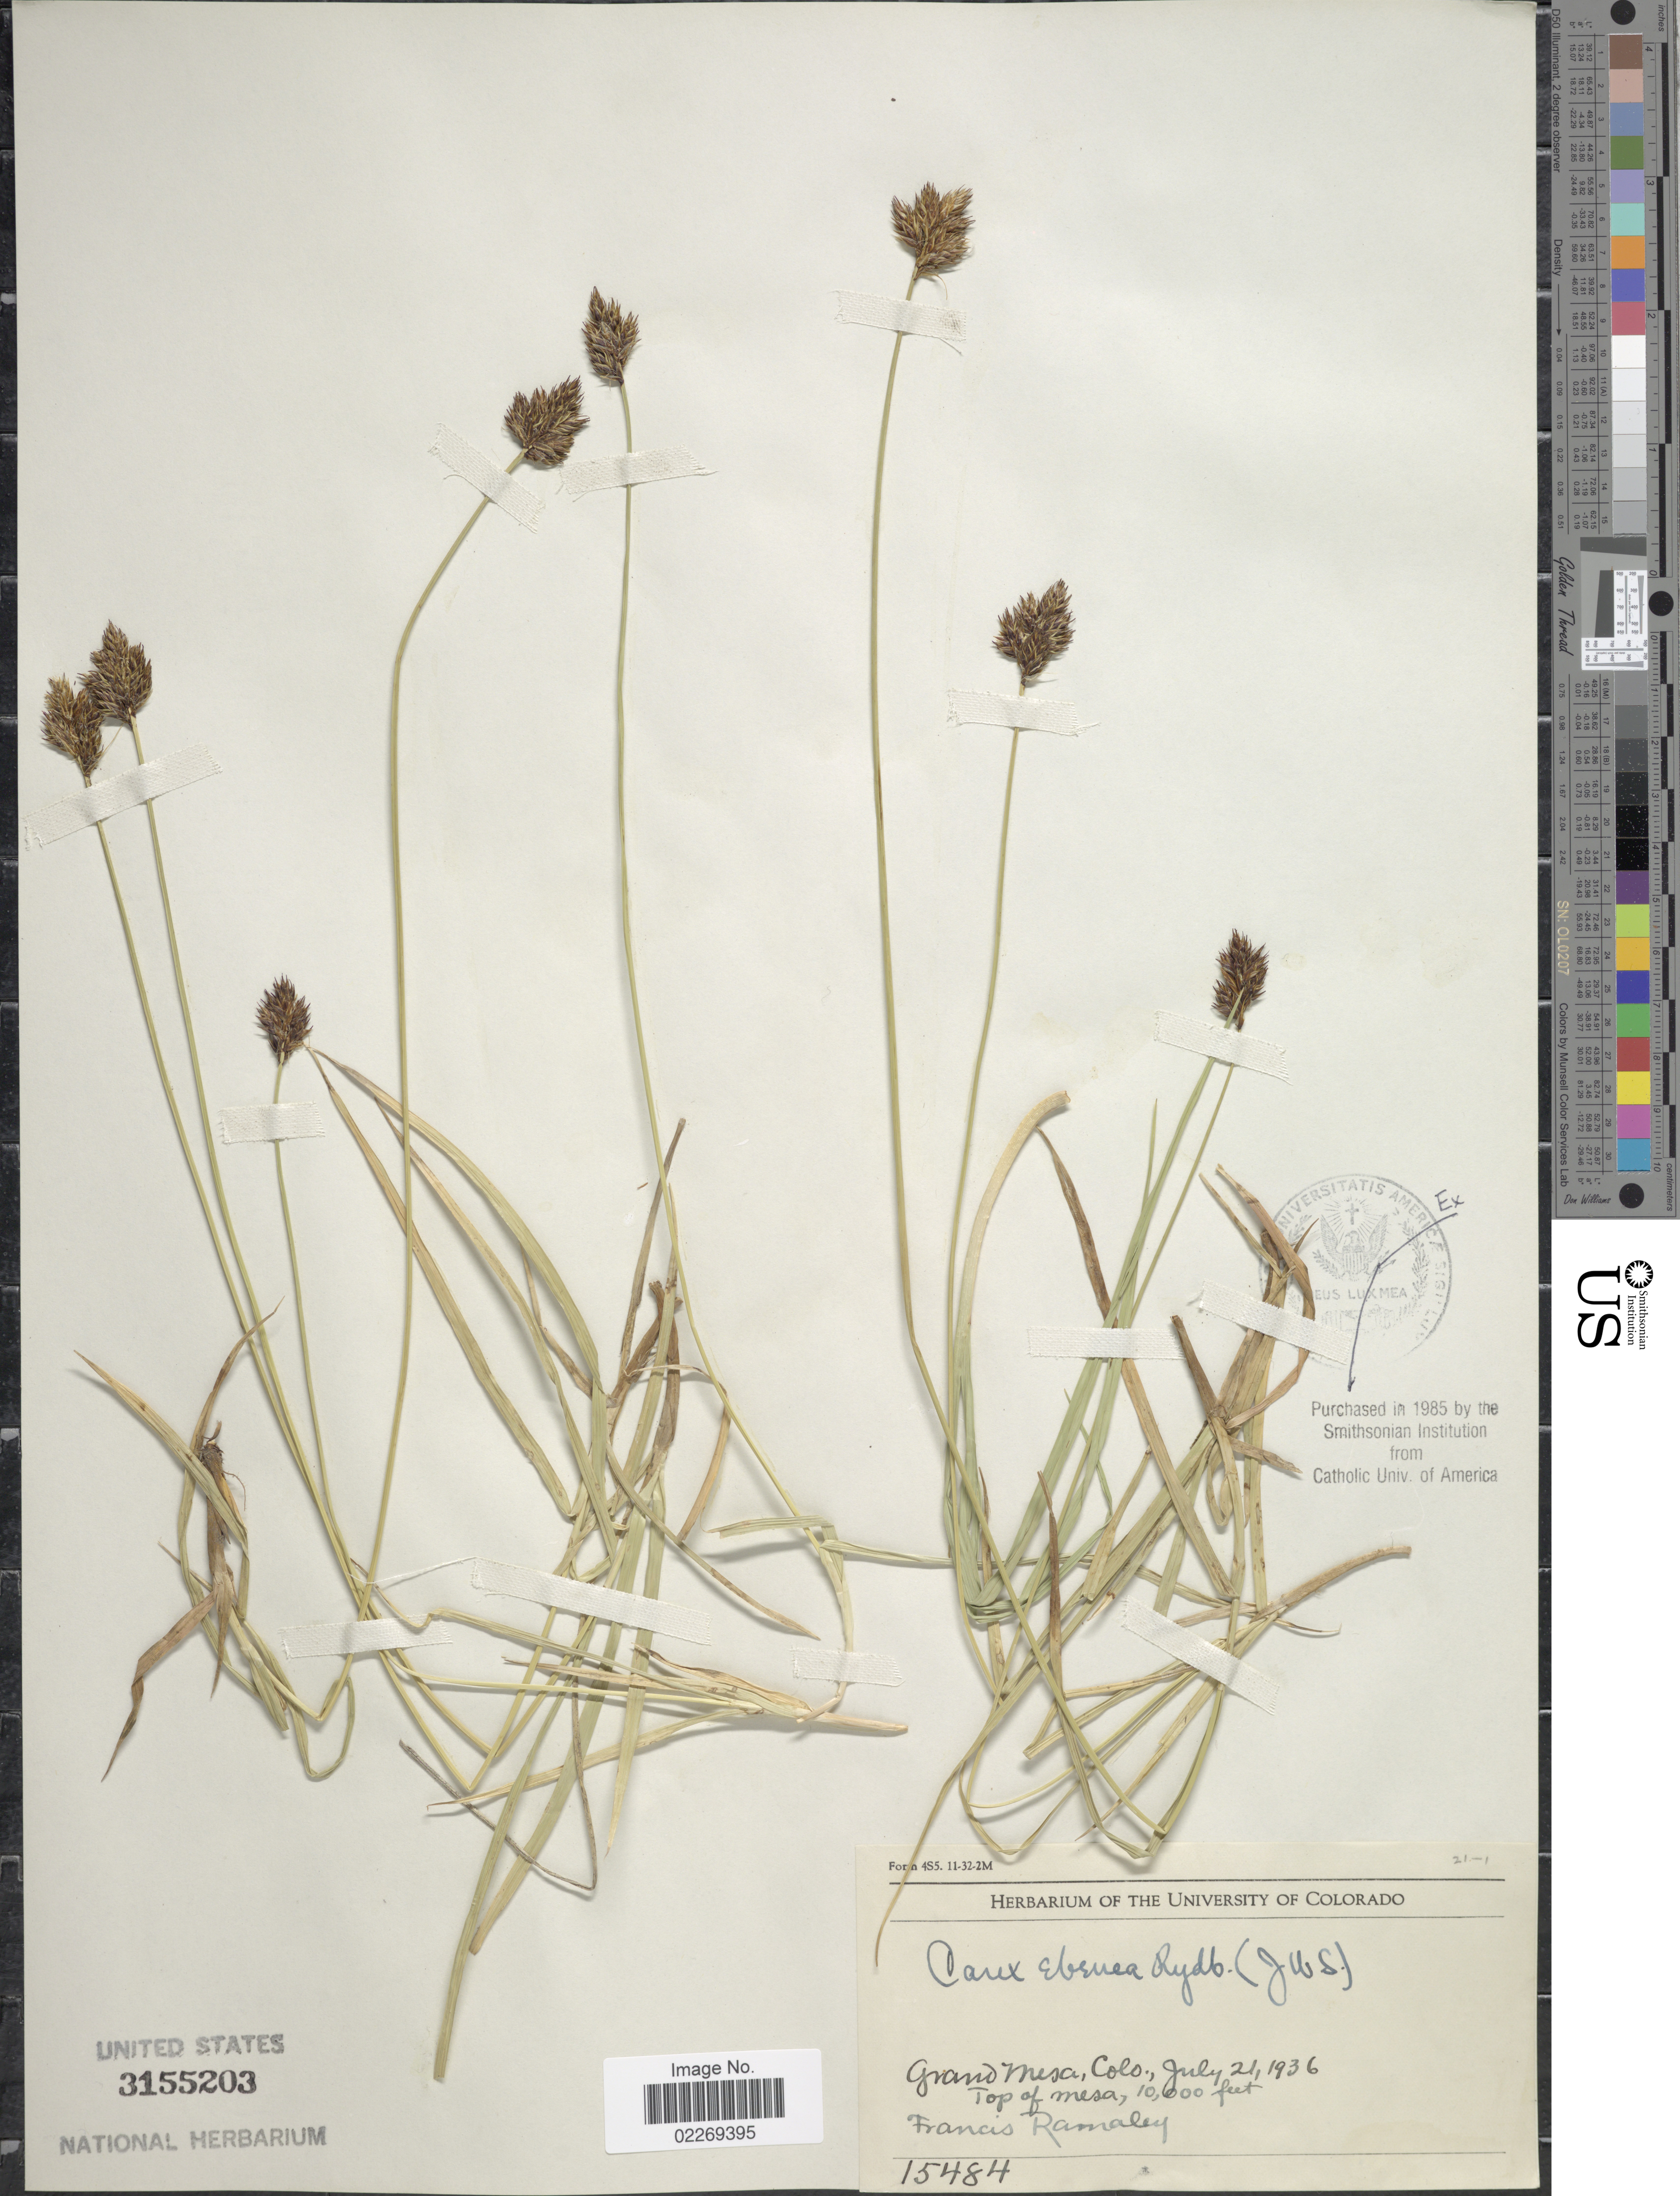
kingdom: Plantae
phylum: Tracheophyta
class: Liliopsida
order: Poales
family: Cyperaceae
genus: Carex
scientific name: Carex ebenea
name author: Rydb.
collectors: F. Ramaley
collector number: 15484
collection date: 1936-07-21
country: United States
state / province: Colorado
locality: Grand Mesa, Top of mesa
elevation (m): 3048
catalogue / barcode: US 3155203